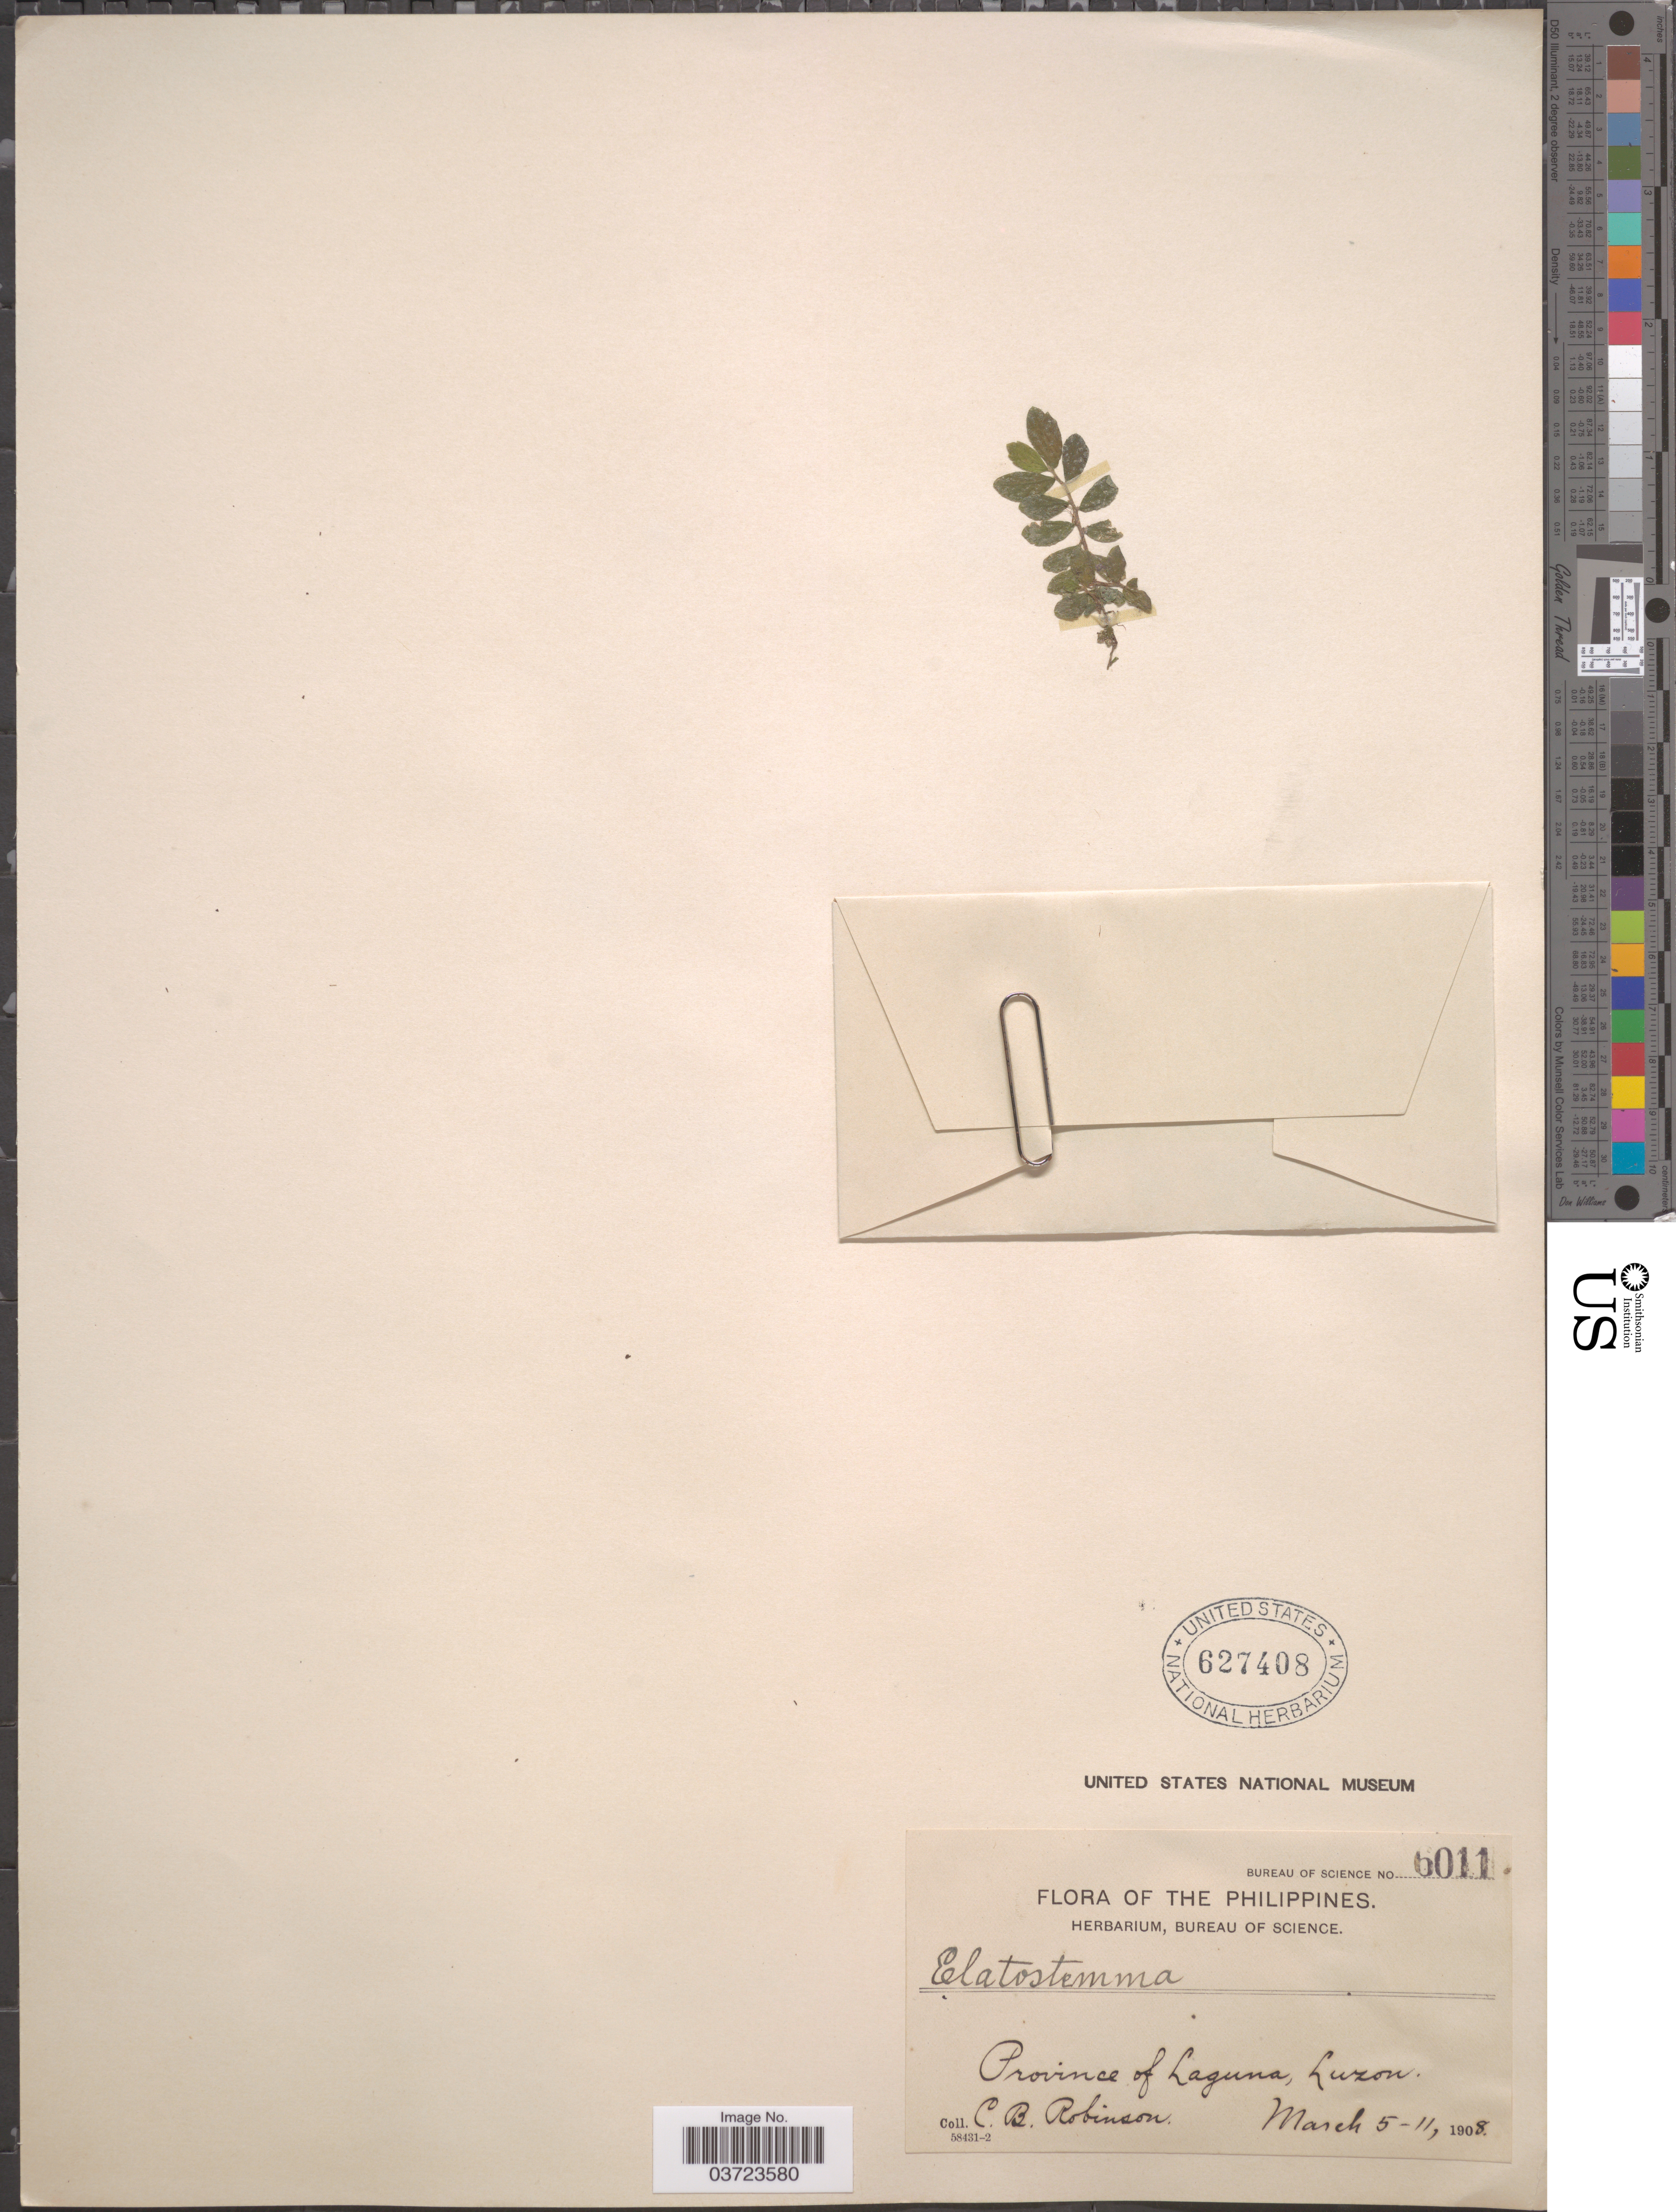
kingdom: Plantae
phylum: Tracheophyta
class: Magnoliopsida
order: Rosales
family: Urticaceae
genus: Elatostema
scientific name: Elatostema sp.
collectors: C. Robinson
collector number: Bureau of Science 6011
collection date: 1908-03-05/1908-03-11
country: Philippines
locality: Province of Laguna, Luzon.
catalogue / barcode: US 627408